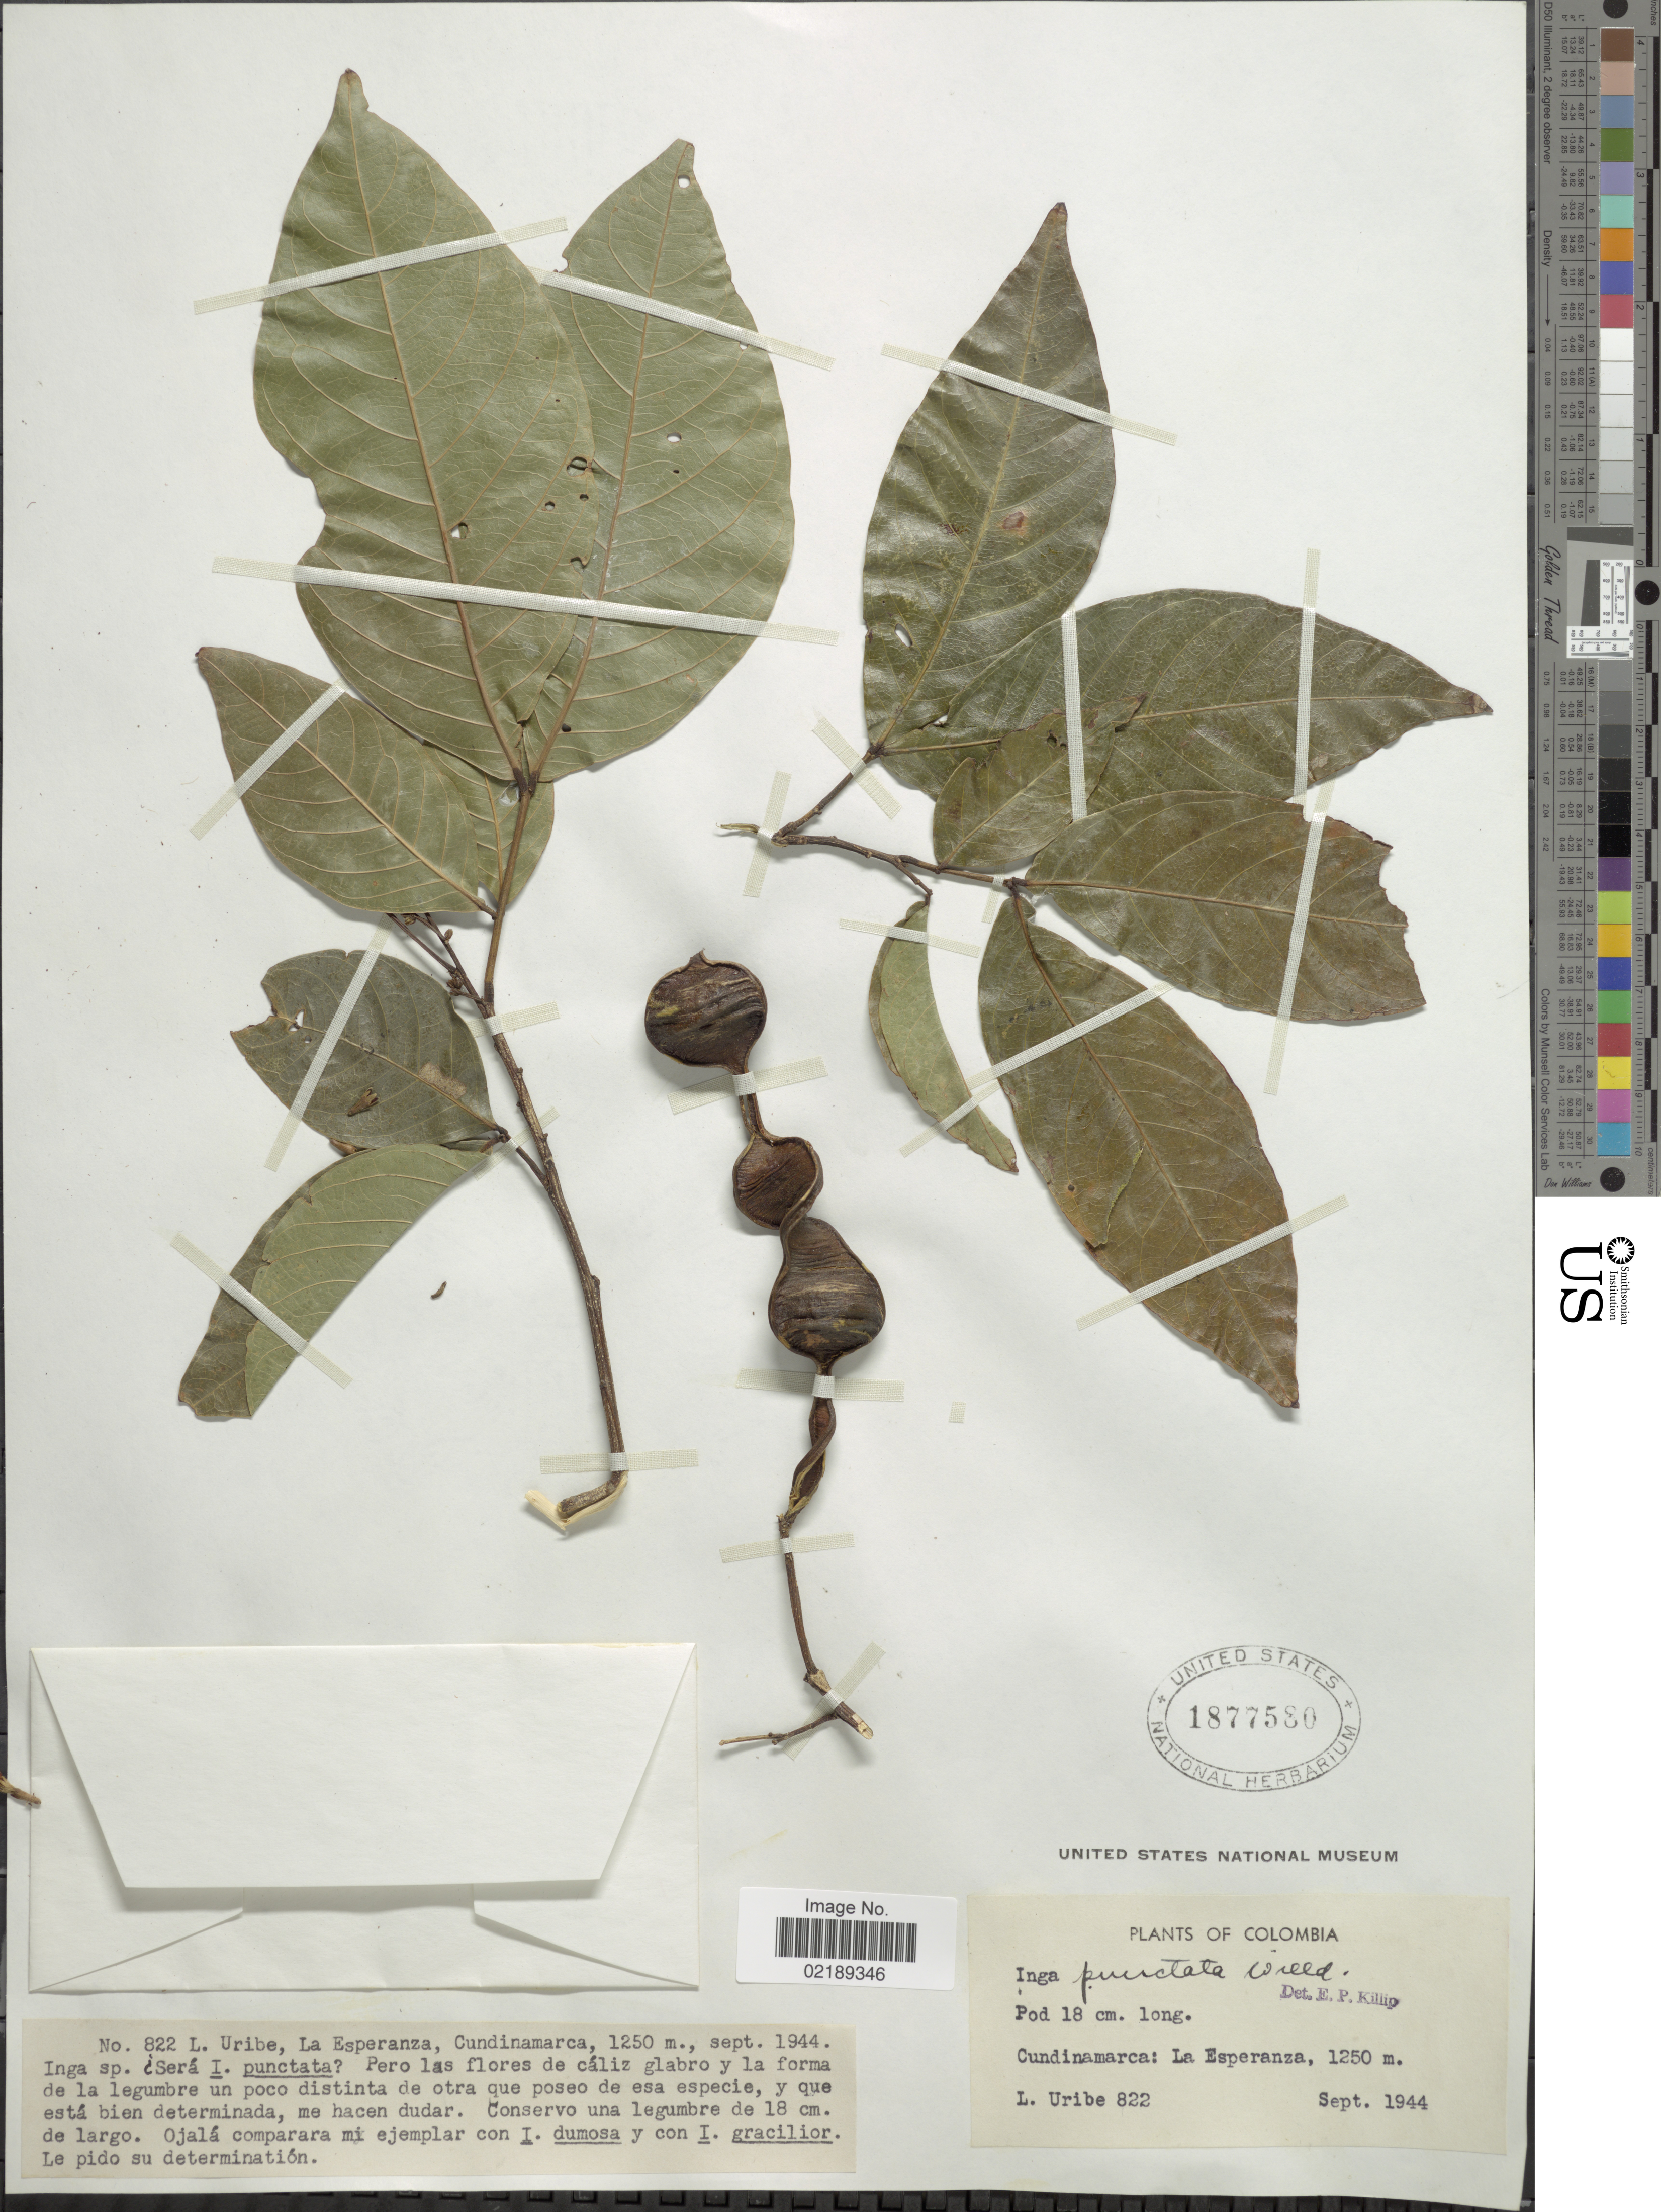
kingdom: Plantae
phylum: Tracheophyta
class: Magnoliopsida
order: Fabales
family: Fabaceae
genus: Inga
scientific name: Inga punctata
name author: Willd.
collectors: L. Uribe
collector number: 822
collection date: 1944-09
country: Colombia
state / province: Cundinamarca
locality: La Esperanza.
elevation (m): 1250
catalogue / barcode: US 1877580